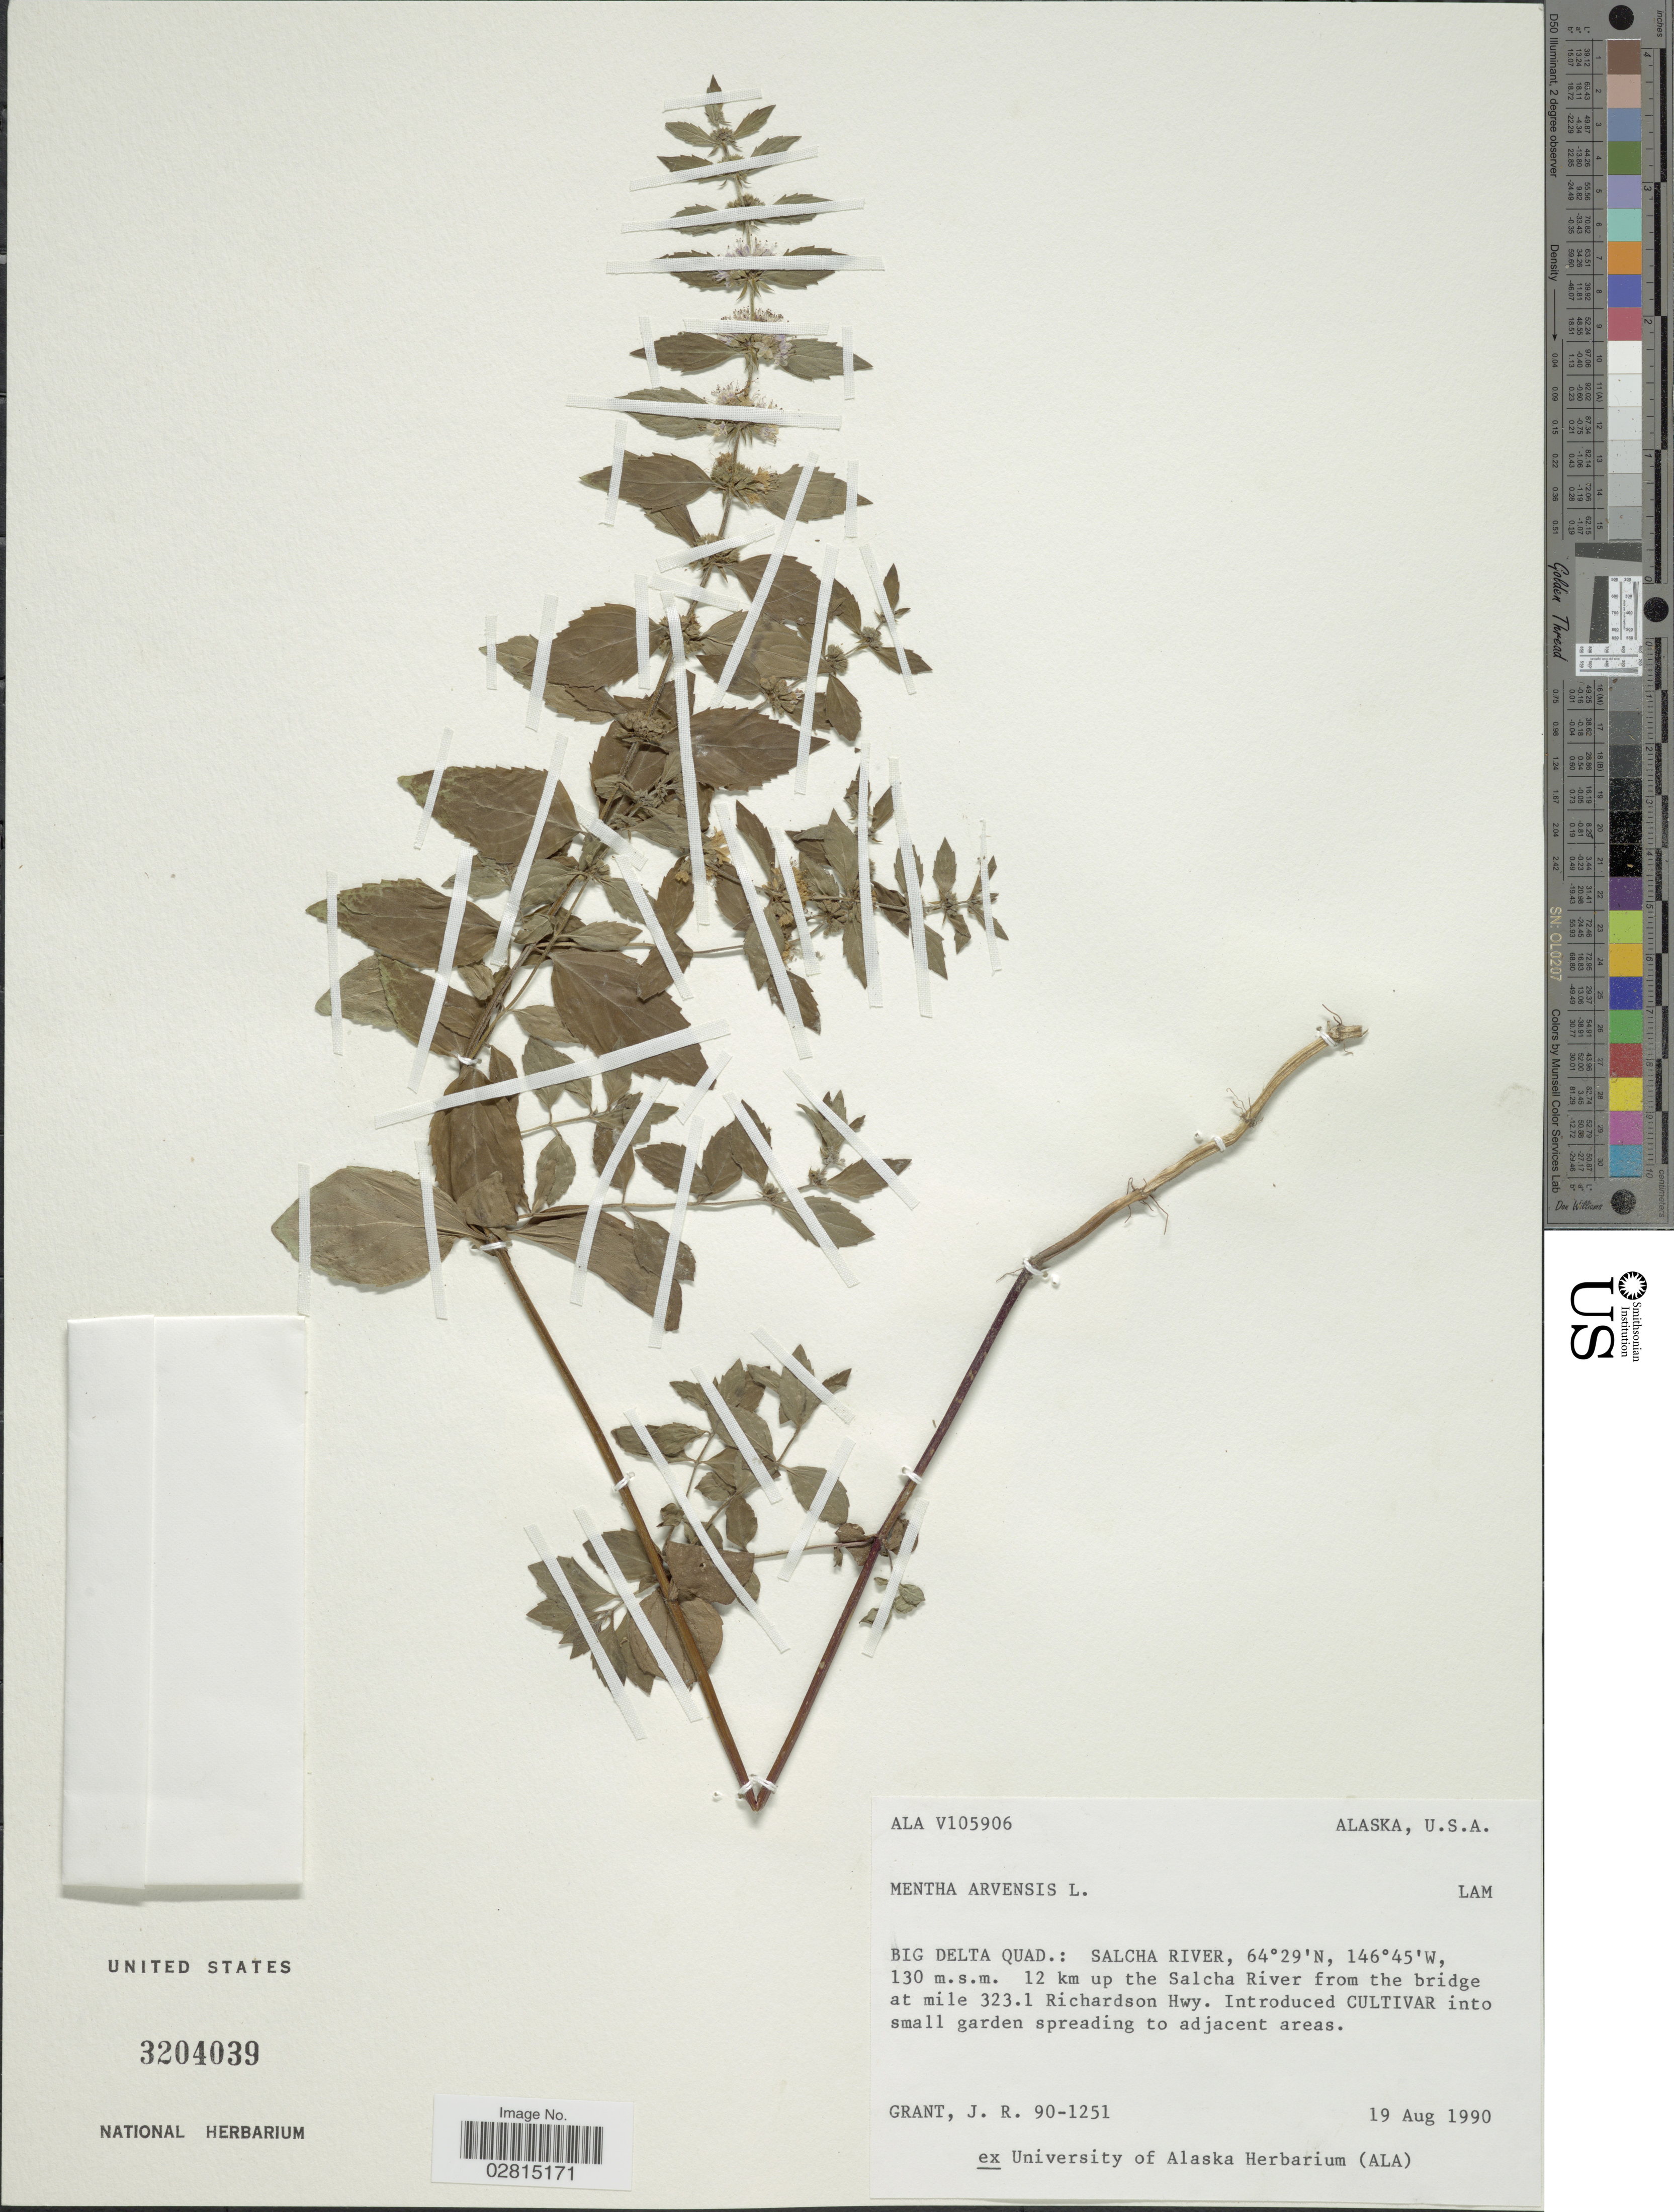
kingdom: Plantae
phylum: Tracheophyta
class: Magnoliopsida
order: Lamiales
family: Lamiaceae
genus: Mentha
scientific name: Mentha arvensis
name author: L.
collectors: J. Grant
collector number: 90-1251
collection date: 1990-08-19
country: United States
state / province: Alaska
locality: U.S.A., Big Delta Quad.: Salcha River, 12 km up the Salcha River from the bridge at mile 323.1 Richardson Hwy.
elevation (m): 130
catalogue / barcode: US 3204039